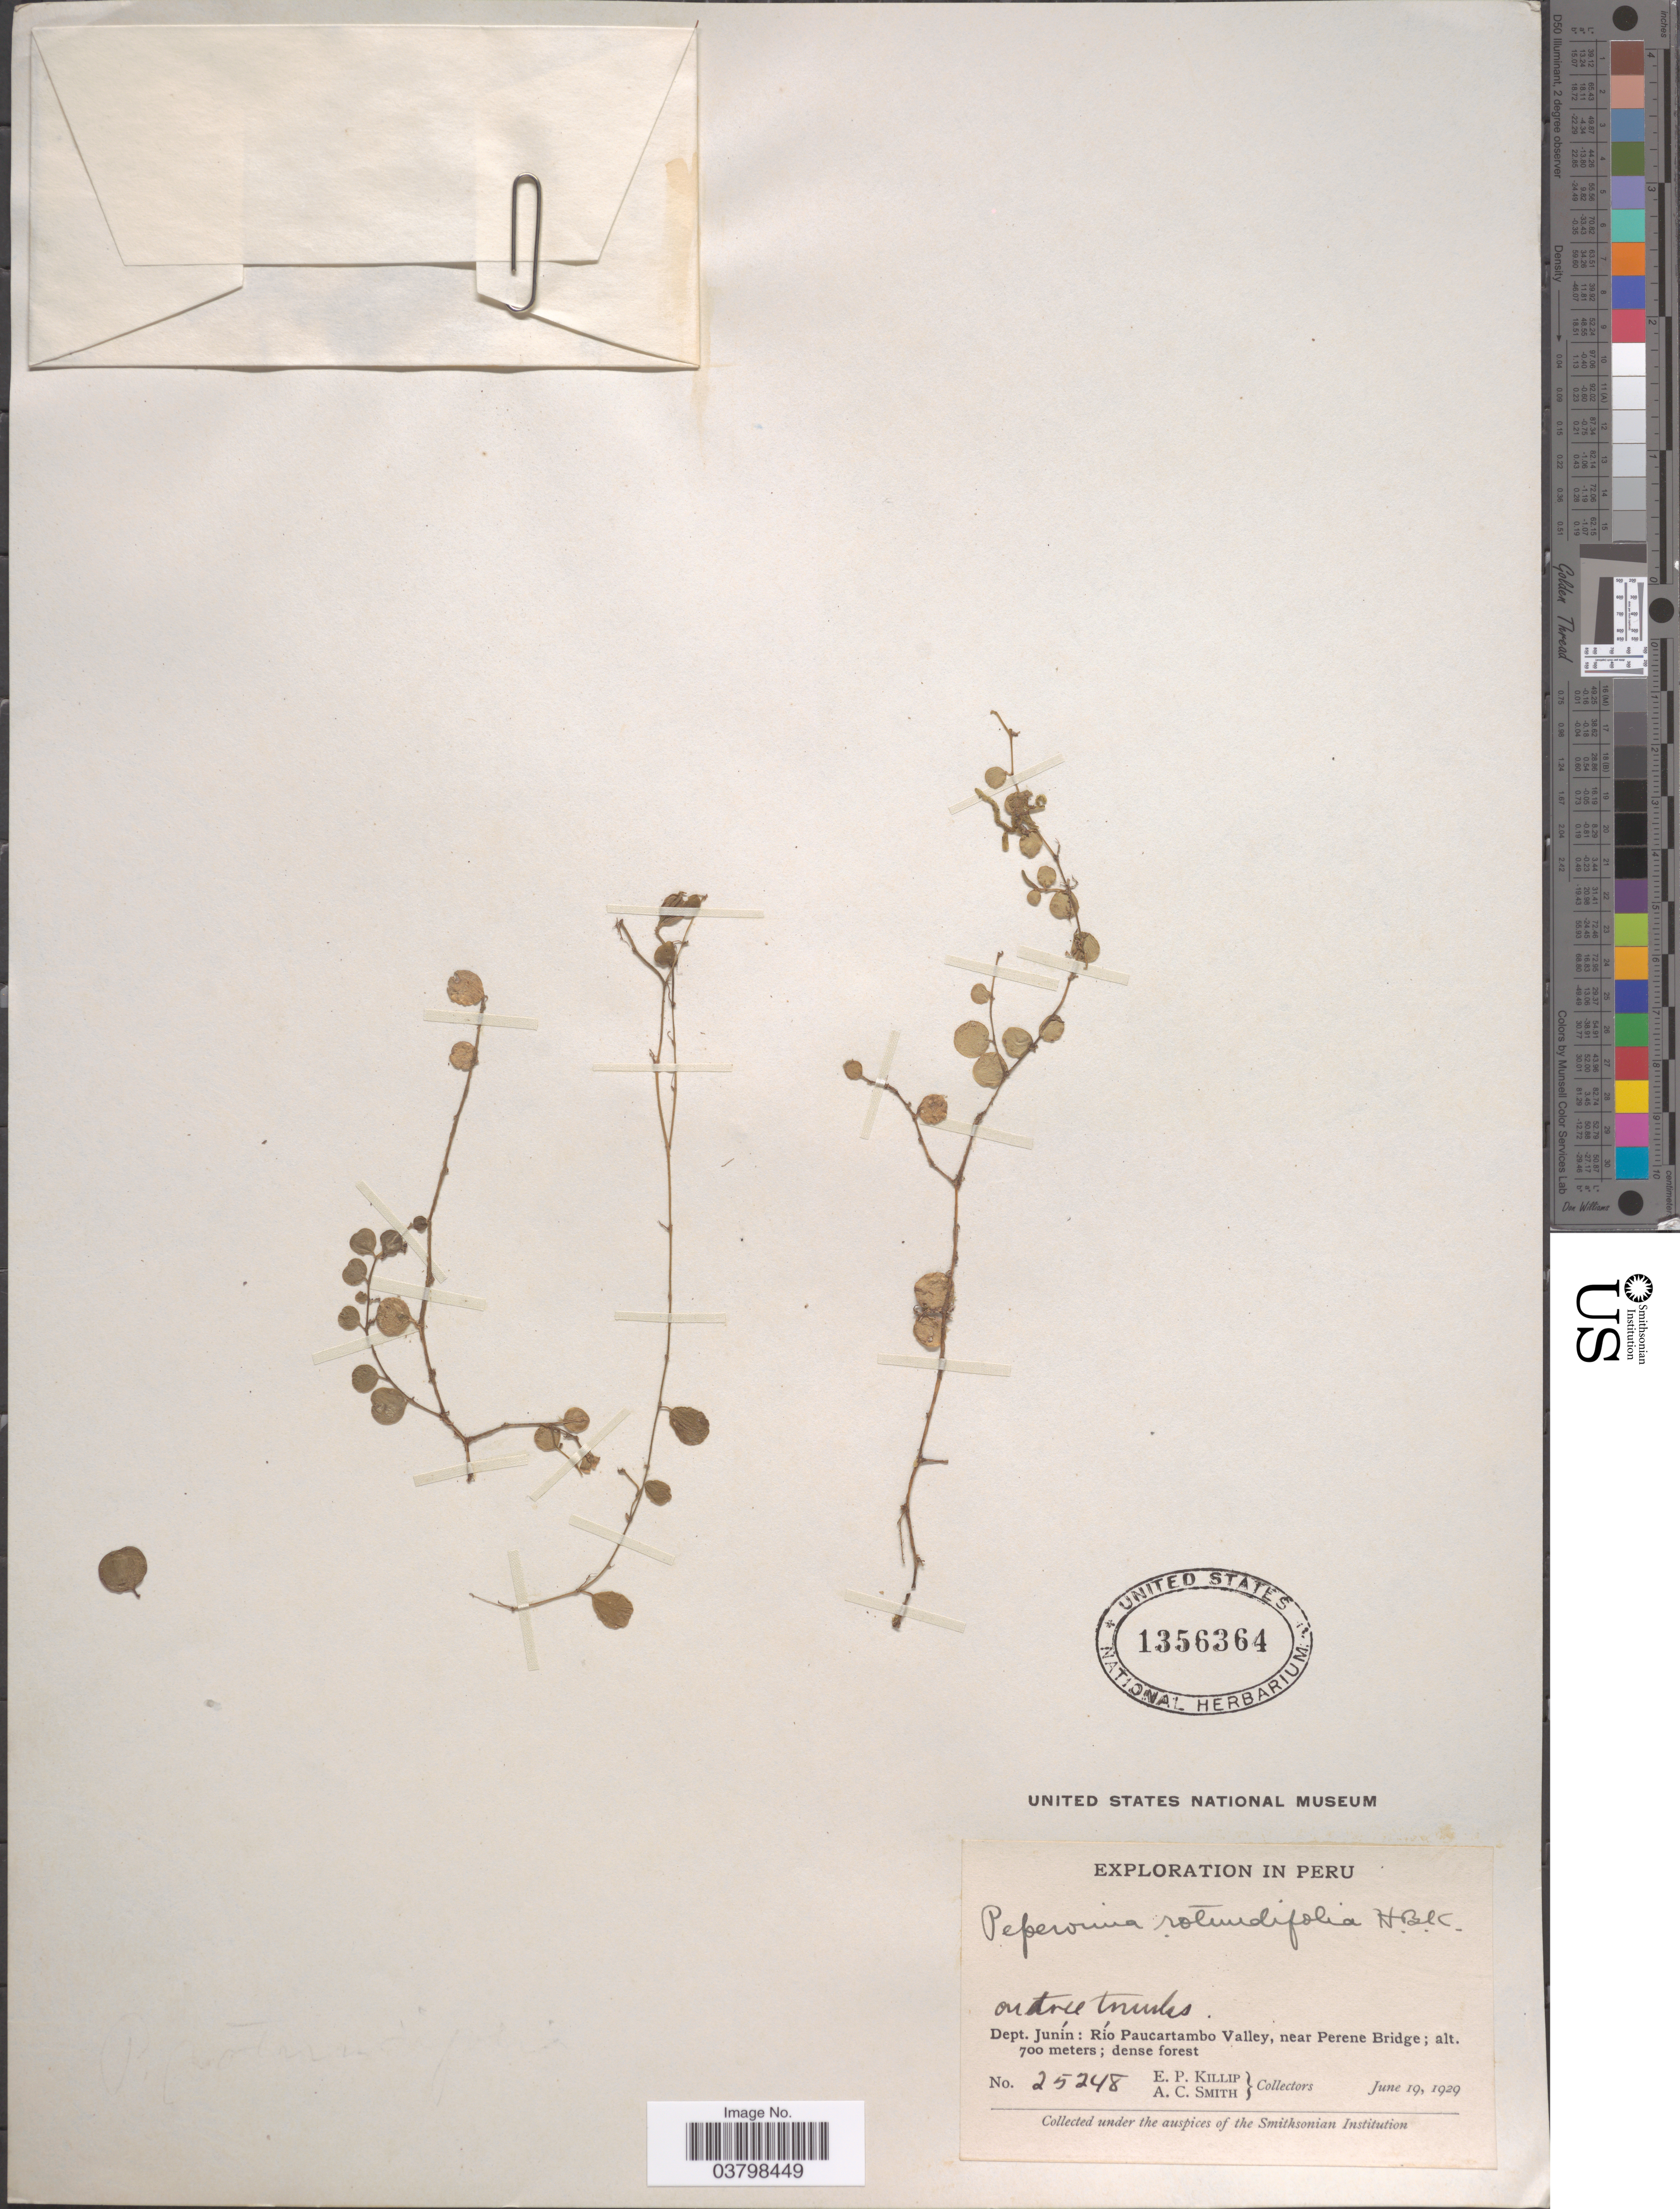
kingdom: Plantae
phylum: Tracheophyta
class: Magnoliopsida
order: Piperales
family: Piperaceae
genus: Peperomia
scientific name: Peperomia rotundifolia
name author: (L.) Kunth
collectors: E. P. Killip & A. C. Smith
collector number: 25248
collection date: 1929-06-19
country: Peru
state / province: Junín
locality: Dept. Junín: Río Paucartambo Valley, near Perene Bridge.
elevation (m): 700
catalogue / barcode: US 1356364